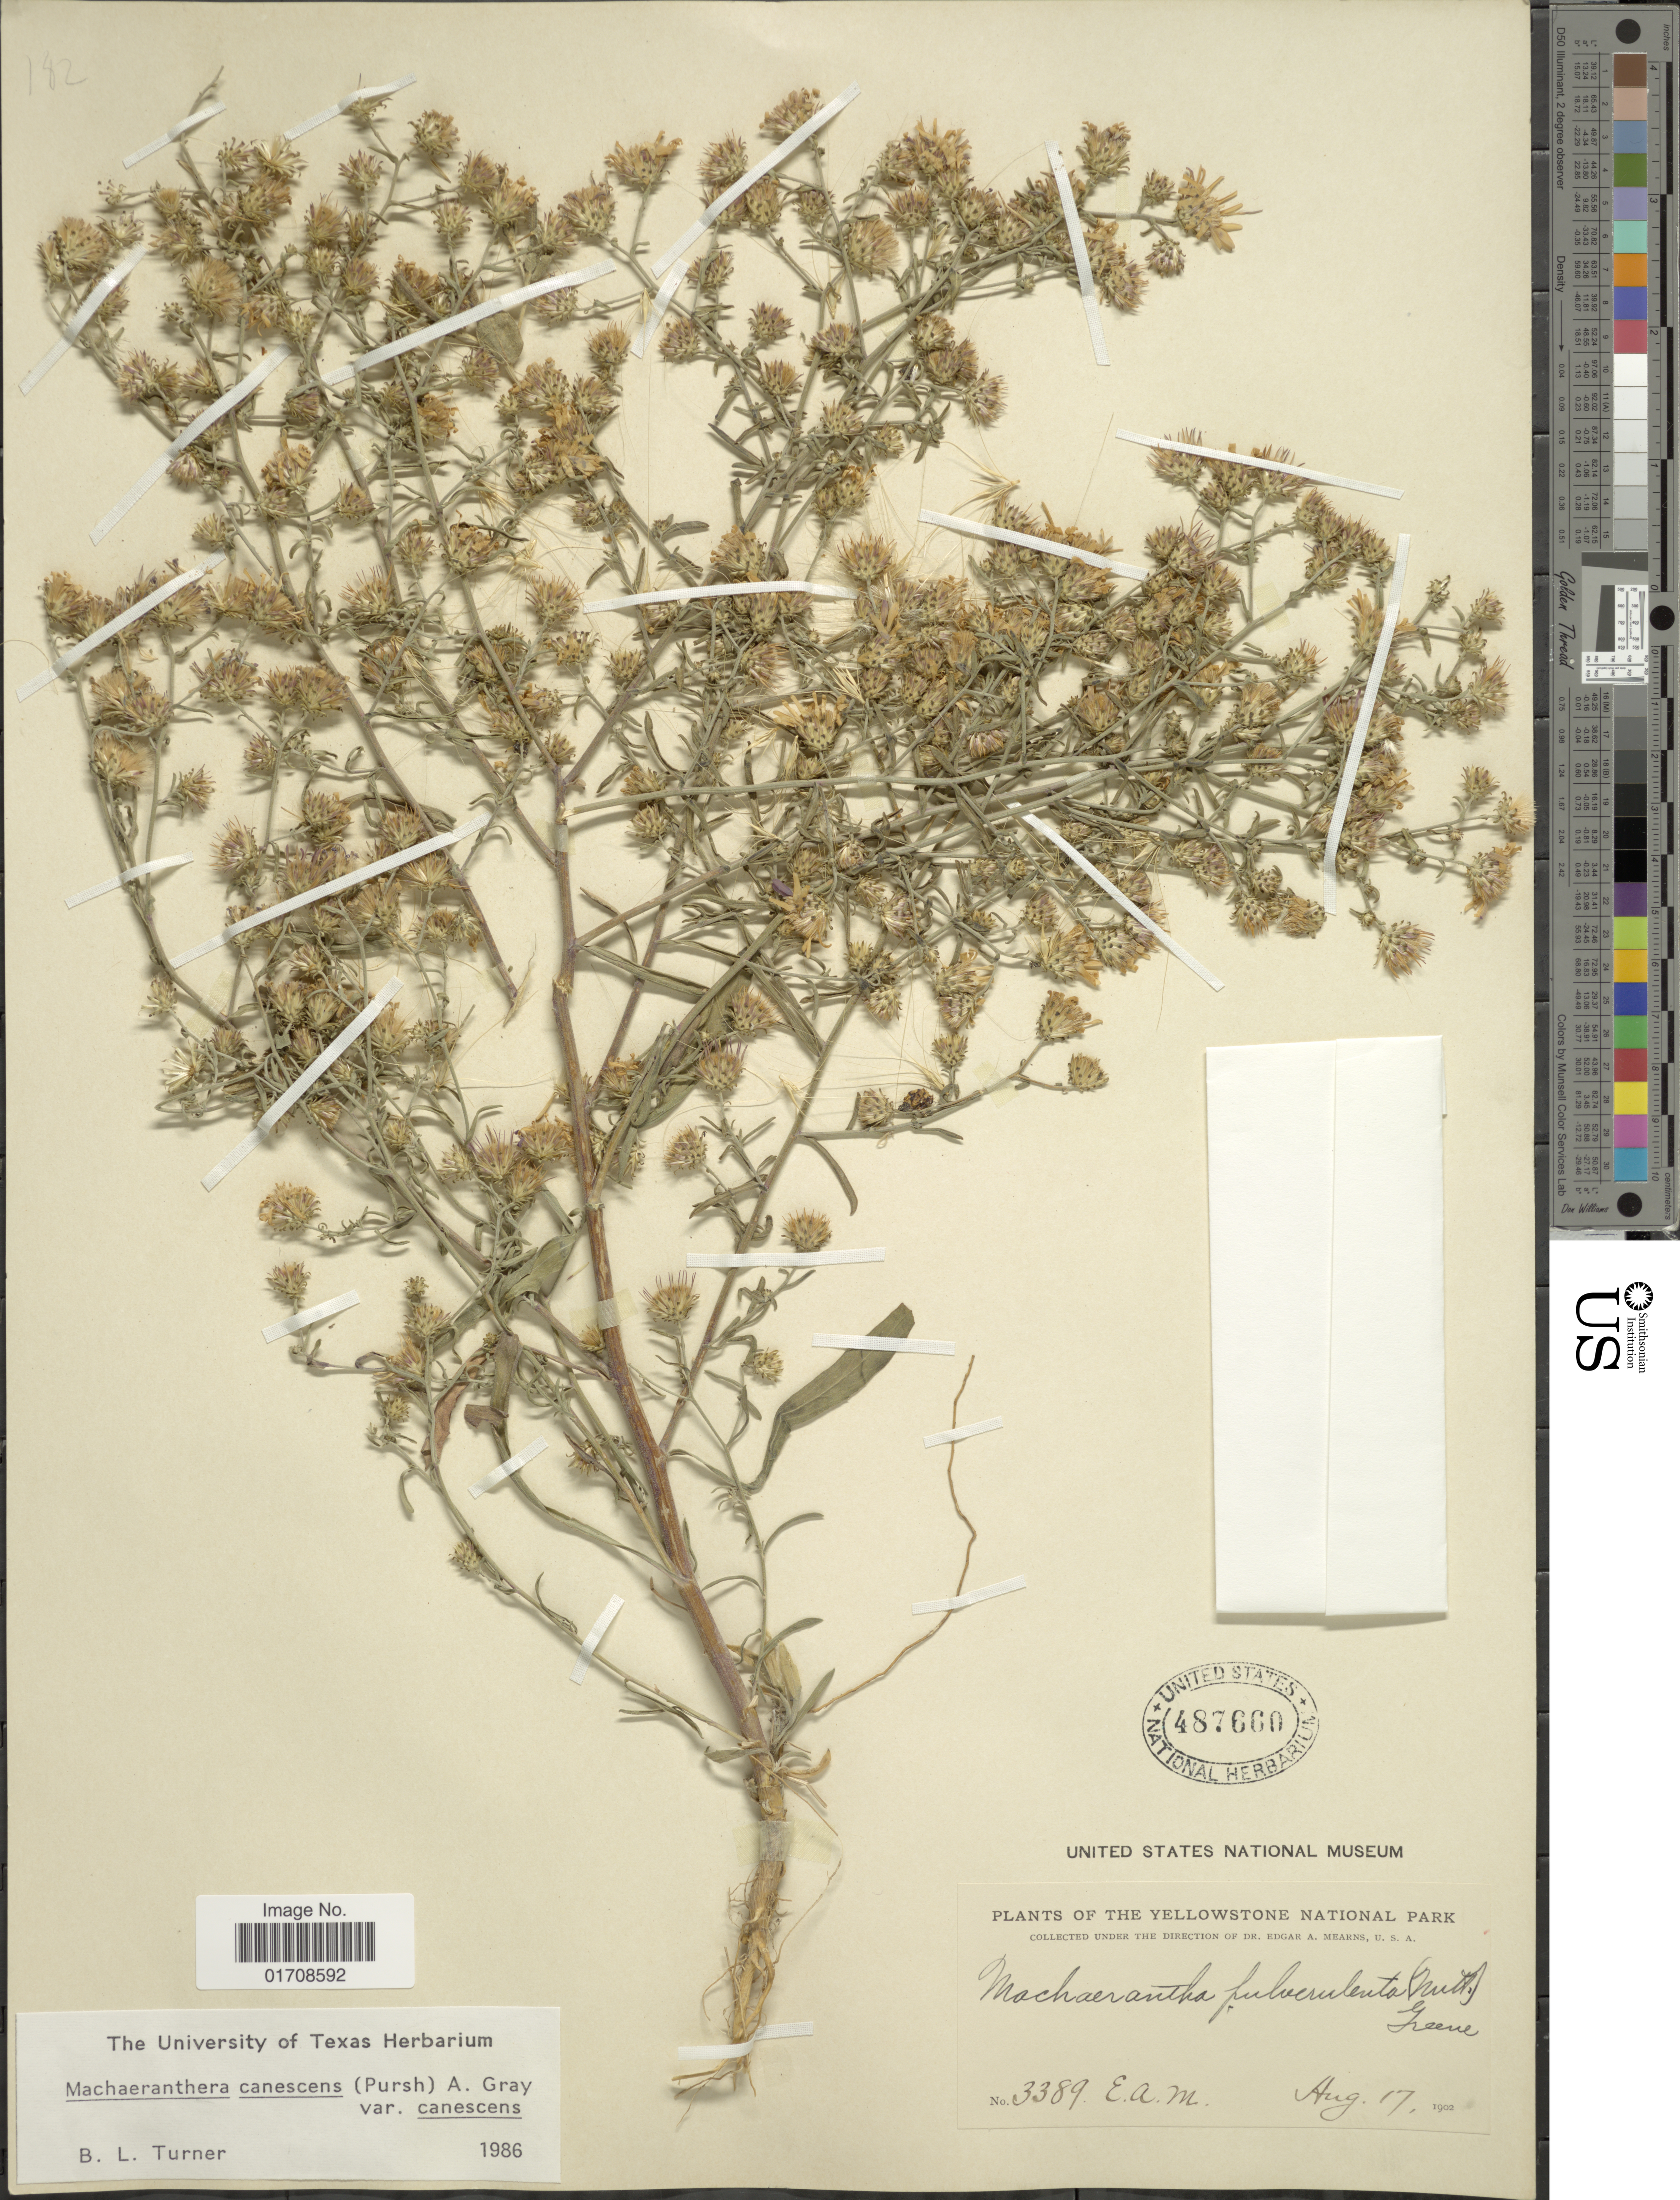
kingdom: Plantae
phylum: Tracheophyta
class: Magnoliopsida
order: Asterales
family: Asteraceae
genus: Machaeranthera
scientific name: Machaeranthera canescens var. canescens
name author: (Pursh) A. Gray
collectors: E. A. Mearns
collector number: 3389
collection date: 1902-08-17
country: United States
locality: Yellowstone National Park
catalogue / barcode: US 487660